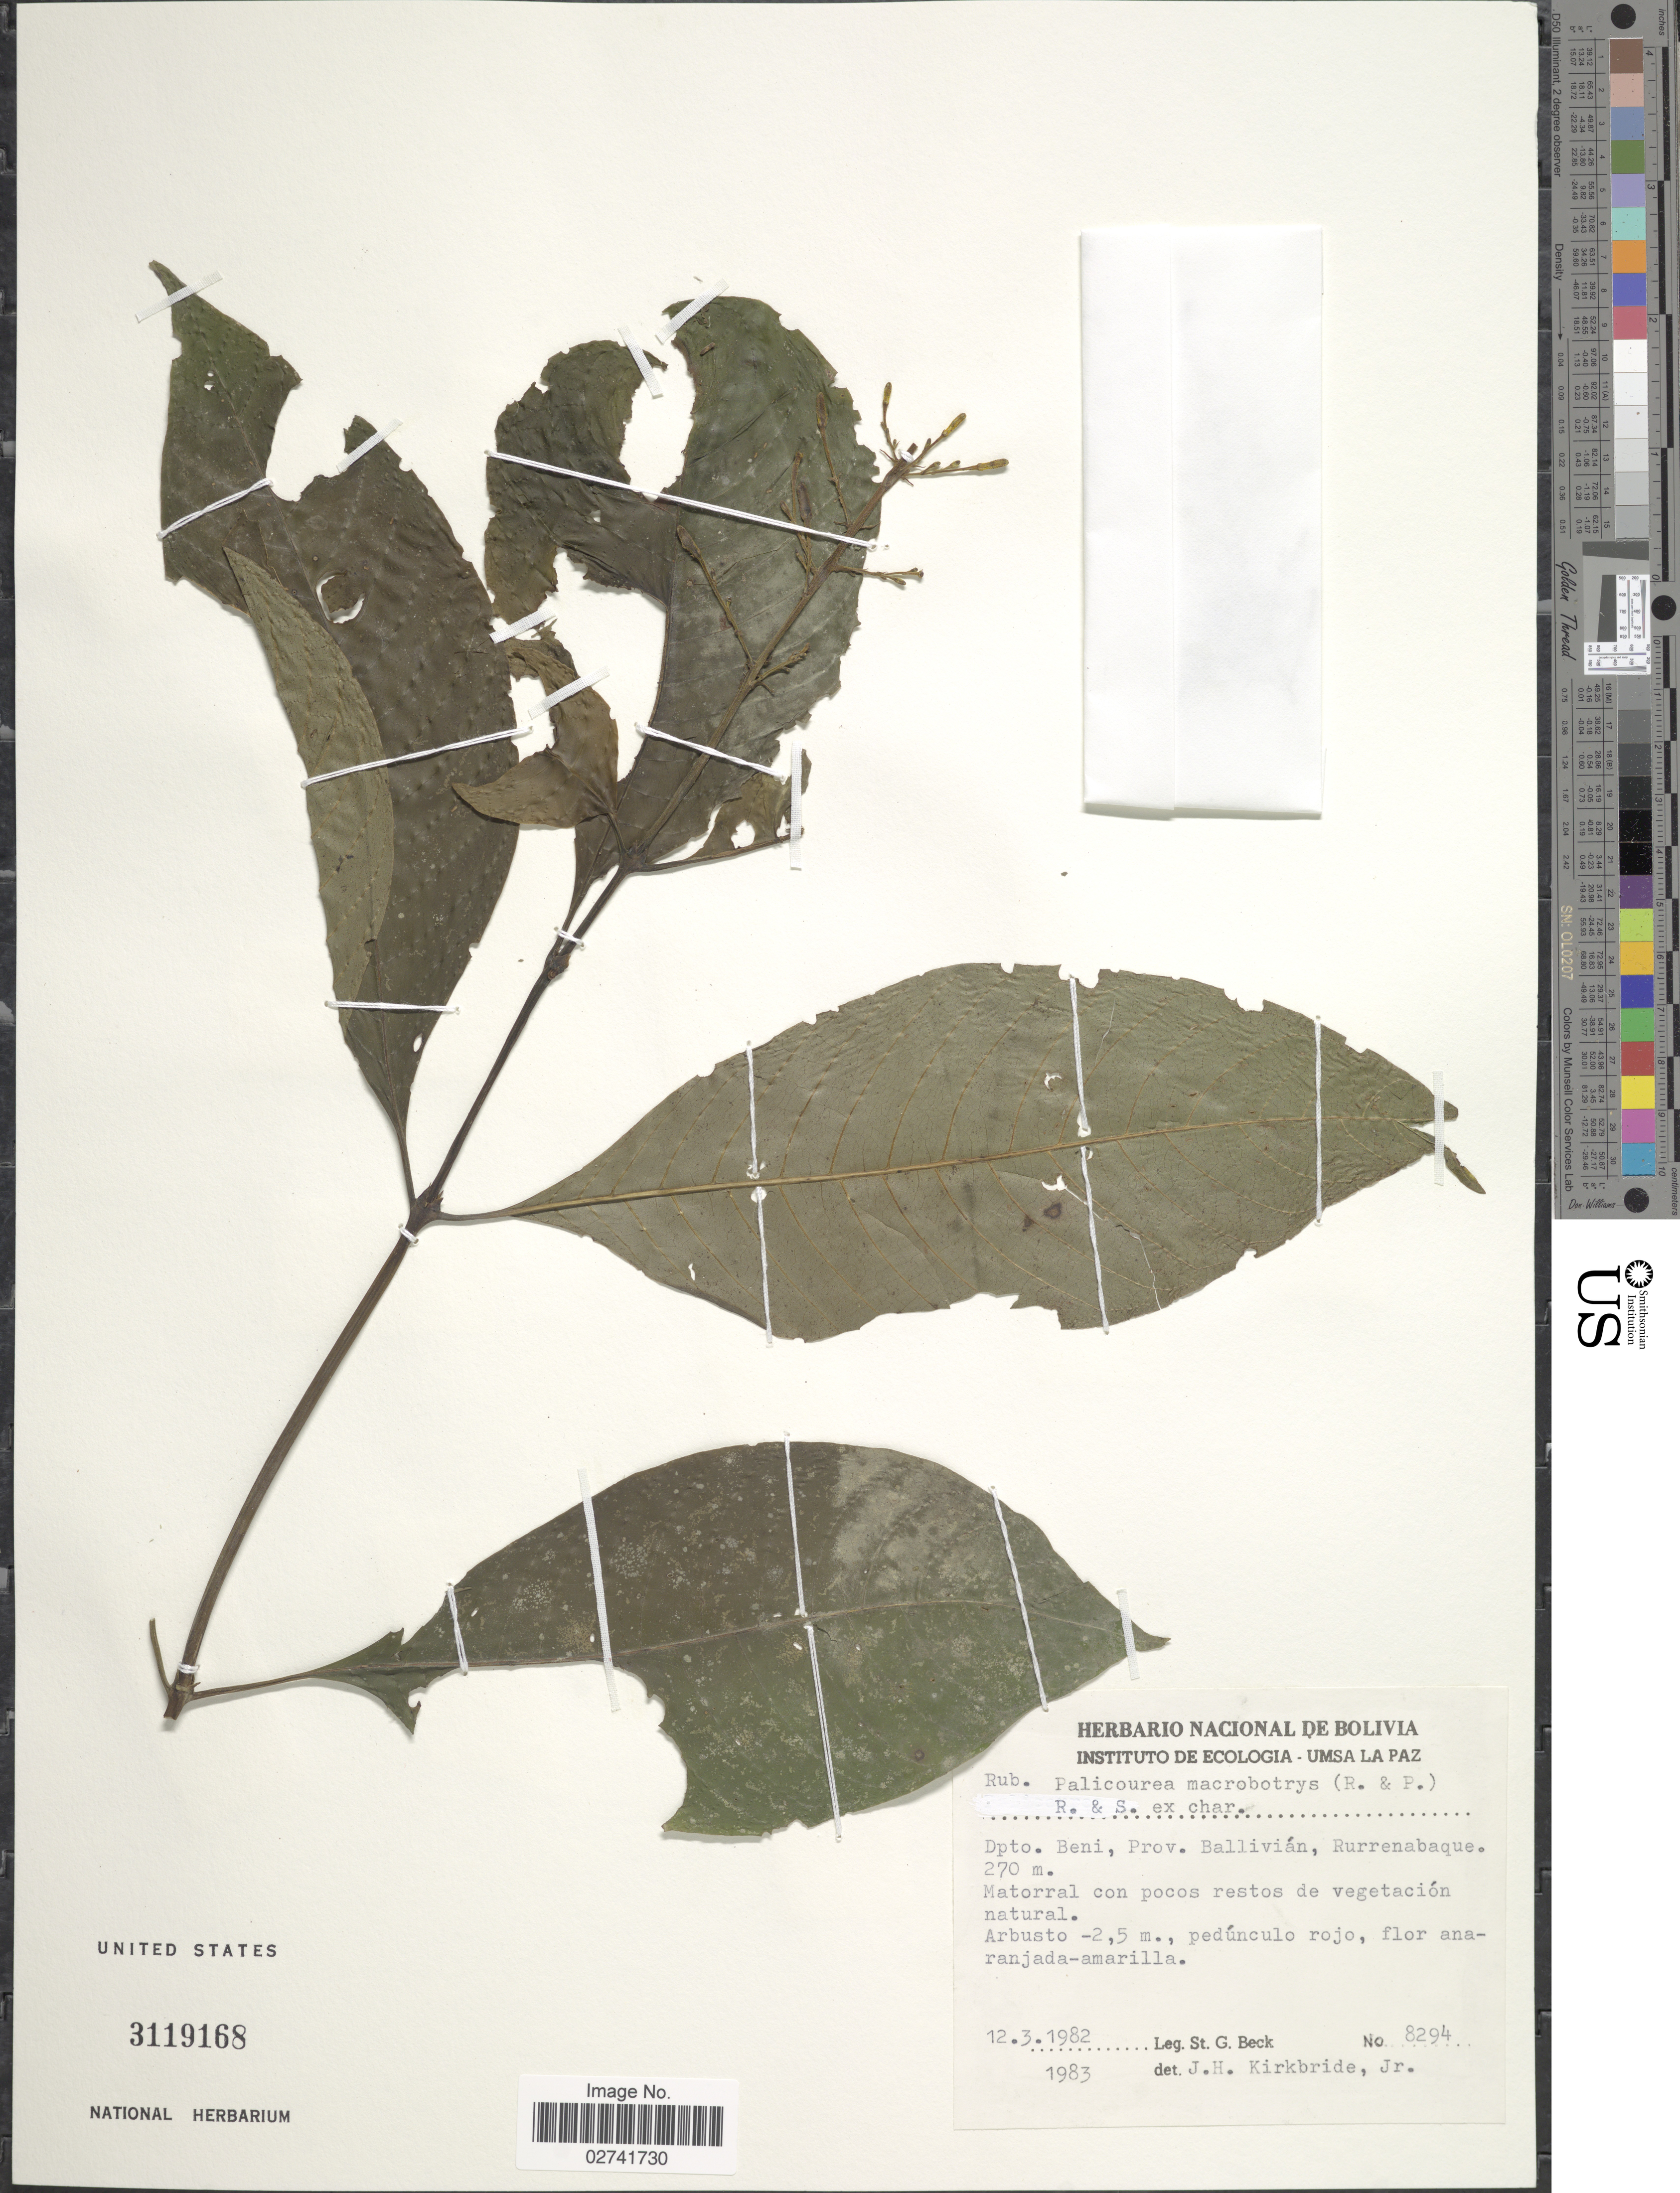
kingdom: Plantae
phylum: Tracheophyta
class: Magnoliopsida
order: Gentianales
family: Rubiaceae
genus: Palicourea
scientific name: Palicourea macrobotrys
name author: (Ruiz & Pav.) Schult.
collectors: S. G. Beck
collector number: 8294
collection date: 1982-03-12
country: Bolivia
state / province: Beni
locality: Dpto. Beni, Prov. Ballivian, Rurrenabaque.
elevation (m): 270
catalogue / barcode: US 3119168